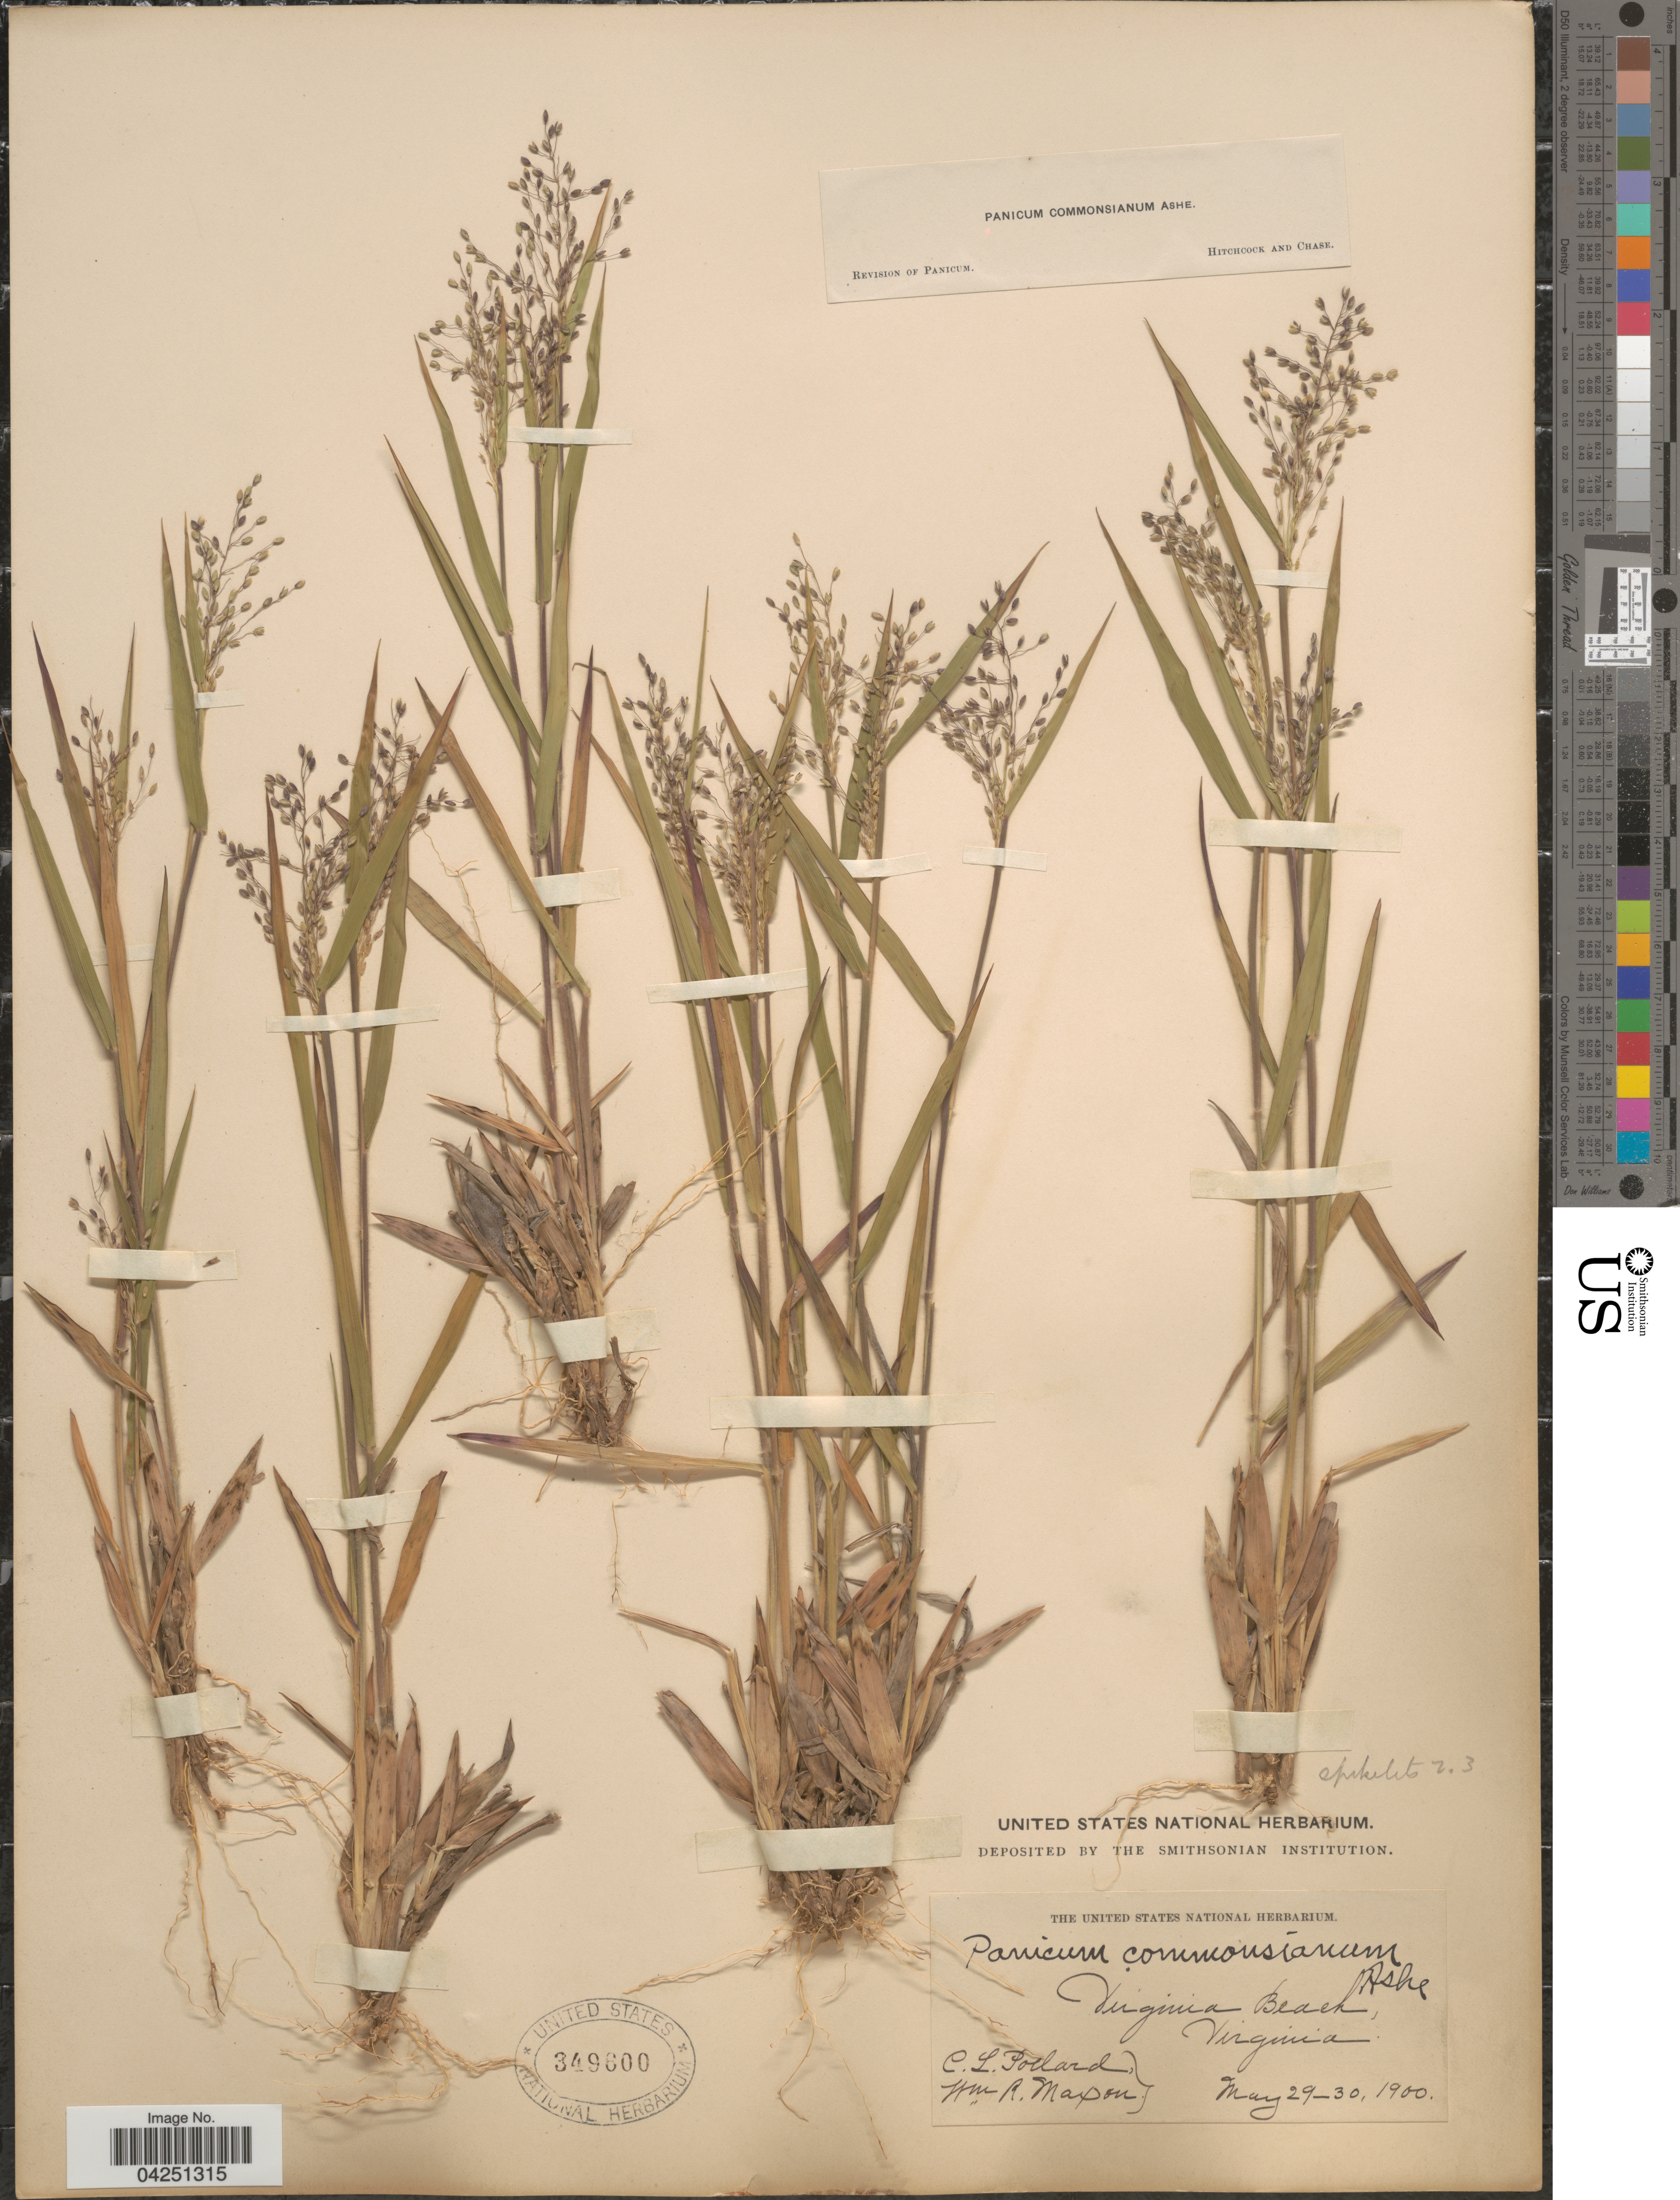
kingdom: Plantae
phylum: Tracheophyta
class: Liliopsida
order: Poales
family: Poaceae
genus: Dichanthelium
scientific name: Dichanthelium acuminatum var. acuminatum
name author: (Sw.) Gould & C.A. Clark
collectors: C. L. Pollard & W. R. Maxon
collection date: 1900-05-29/1900-05-30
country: United States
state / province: Virginia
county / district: City of Virginia Beach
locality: Virginia Beach.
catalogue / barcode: US 349600